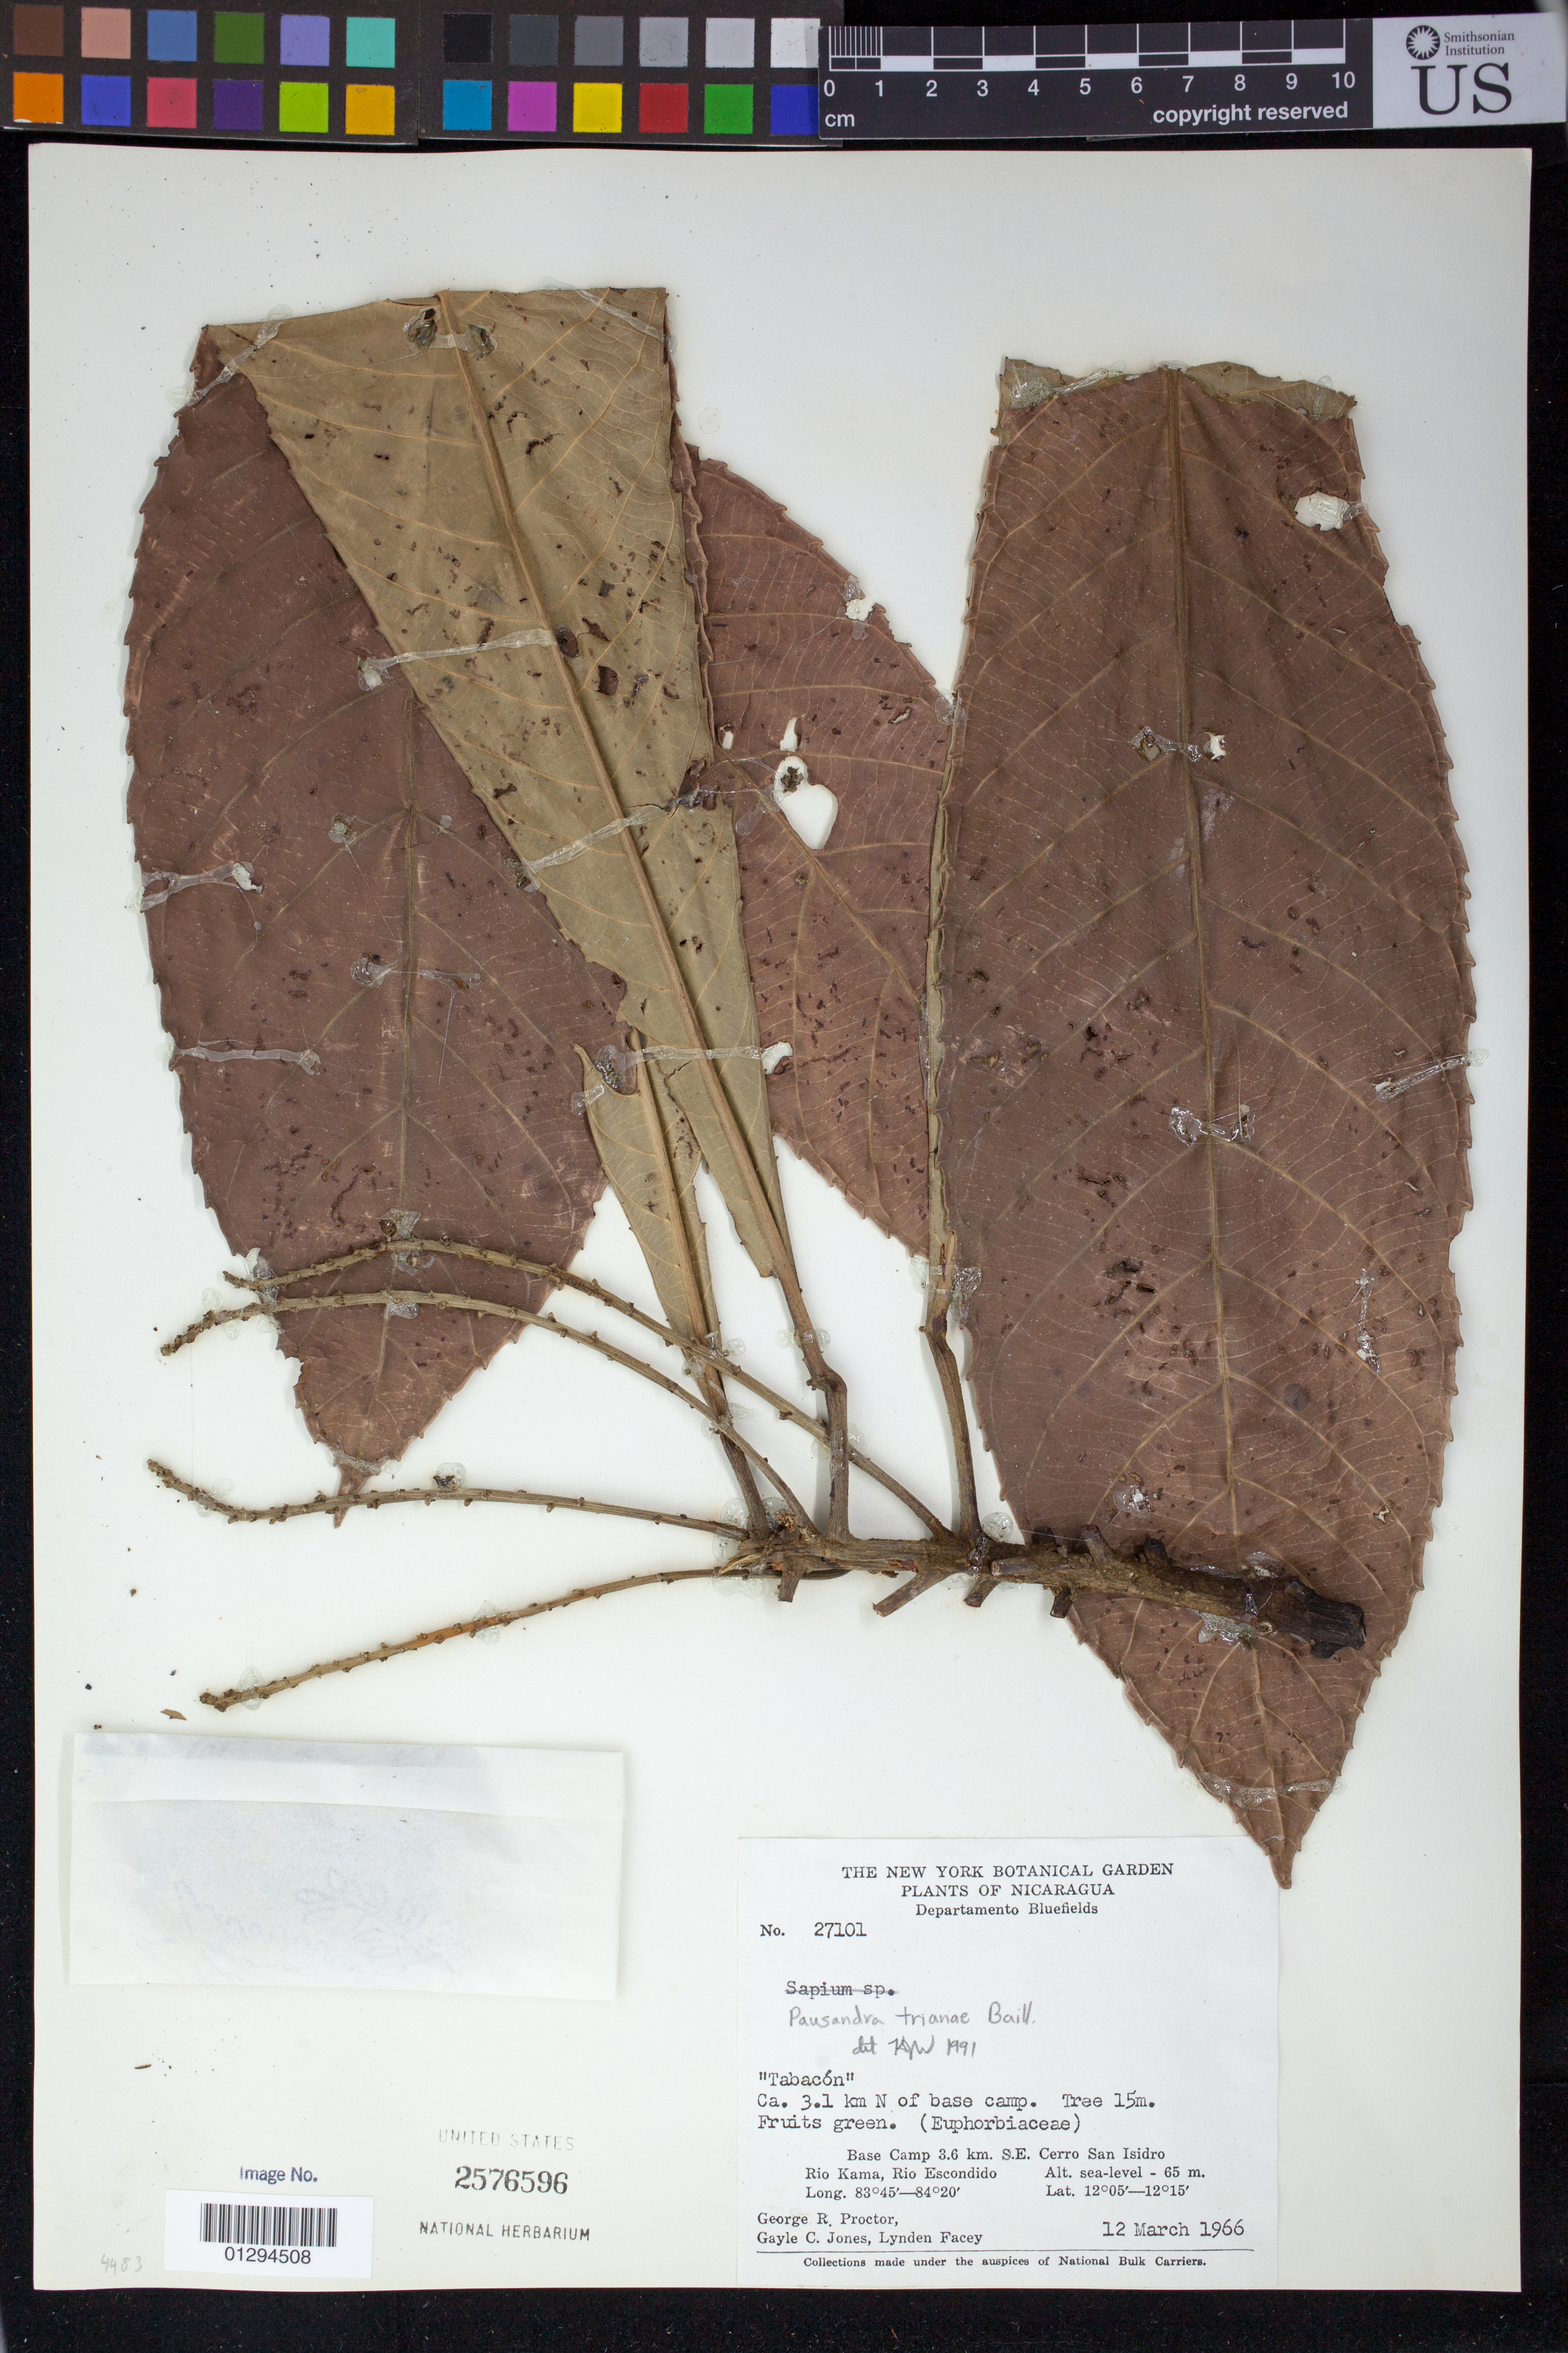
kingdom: Plantae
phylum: Tracheophyta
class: Magnoliopsida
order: Malpighiales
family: Euphorbiaceae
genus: Pausandra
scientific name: Pausandra trianae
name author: (Müll. Arg.) Baill.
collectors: G. Proctor, G. C. Jones & L. Facey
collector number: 27101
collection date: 1966-03-12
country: Nicaragua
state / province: Atlantico Sur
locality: Ca. 3.1 km N of base camp. Base camp 3.6 km. SE Cerro San Isidro. Rio Kama, Rio Escondido. Departamento Bluefields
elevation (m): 0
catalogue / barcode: US 2576596